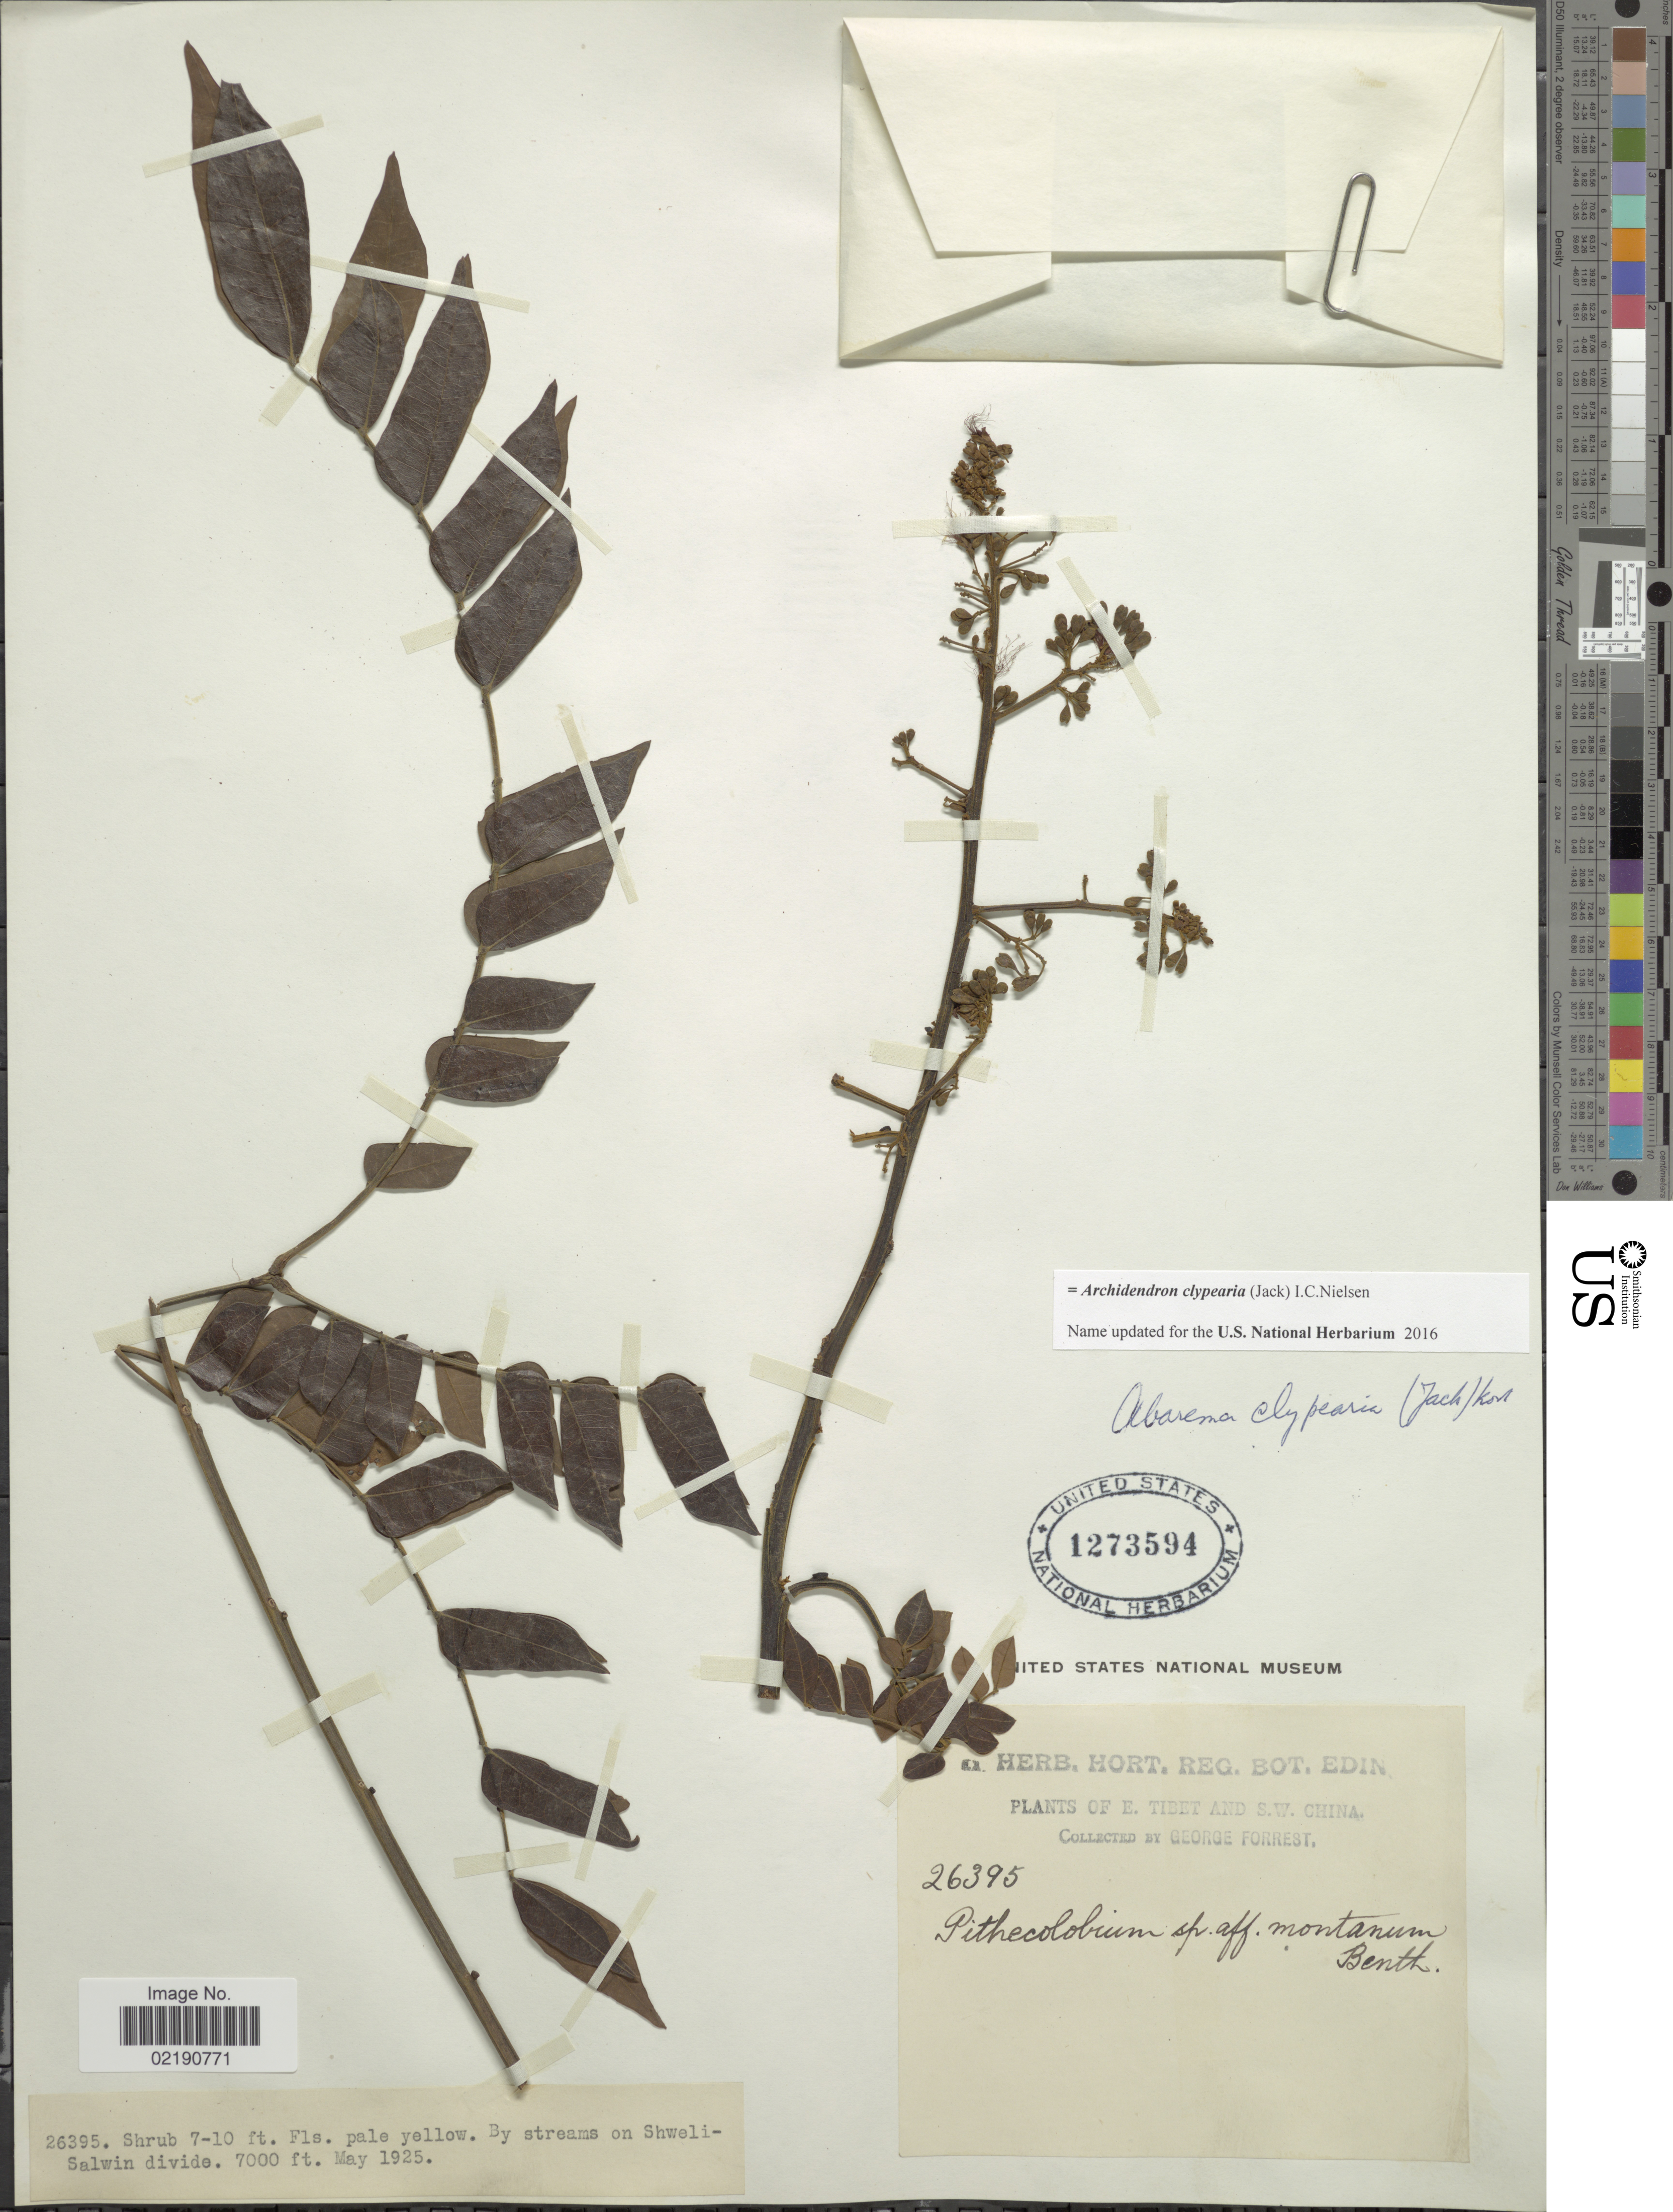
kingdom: Plantae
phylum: Tracheophyta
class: Magnoliopsida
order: Fabales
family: Fabaceae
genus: Archidendron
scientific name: Archidendron clypearia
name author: (Jack) I.C. Nielsen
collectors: G. Forrest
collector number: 26395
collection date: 1925-05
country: China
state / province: Xizang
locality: E. Tibet and S. W. China, on Shweli-Salwin divide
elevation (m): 2134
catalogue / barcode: US 1273594